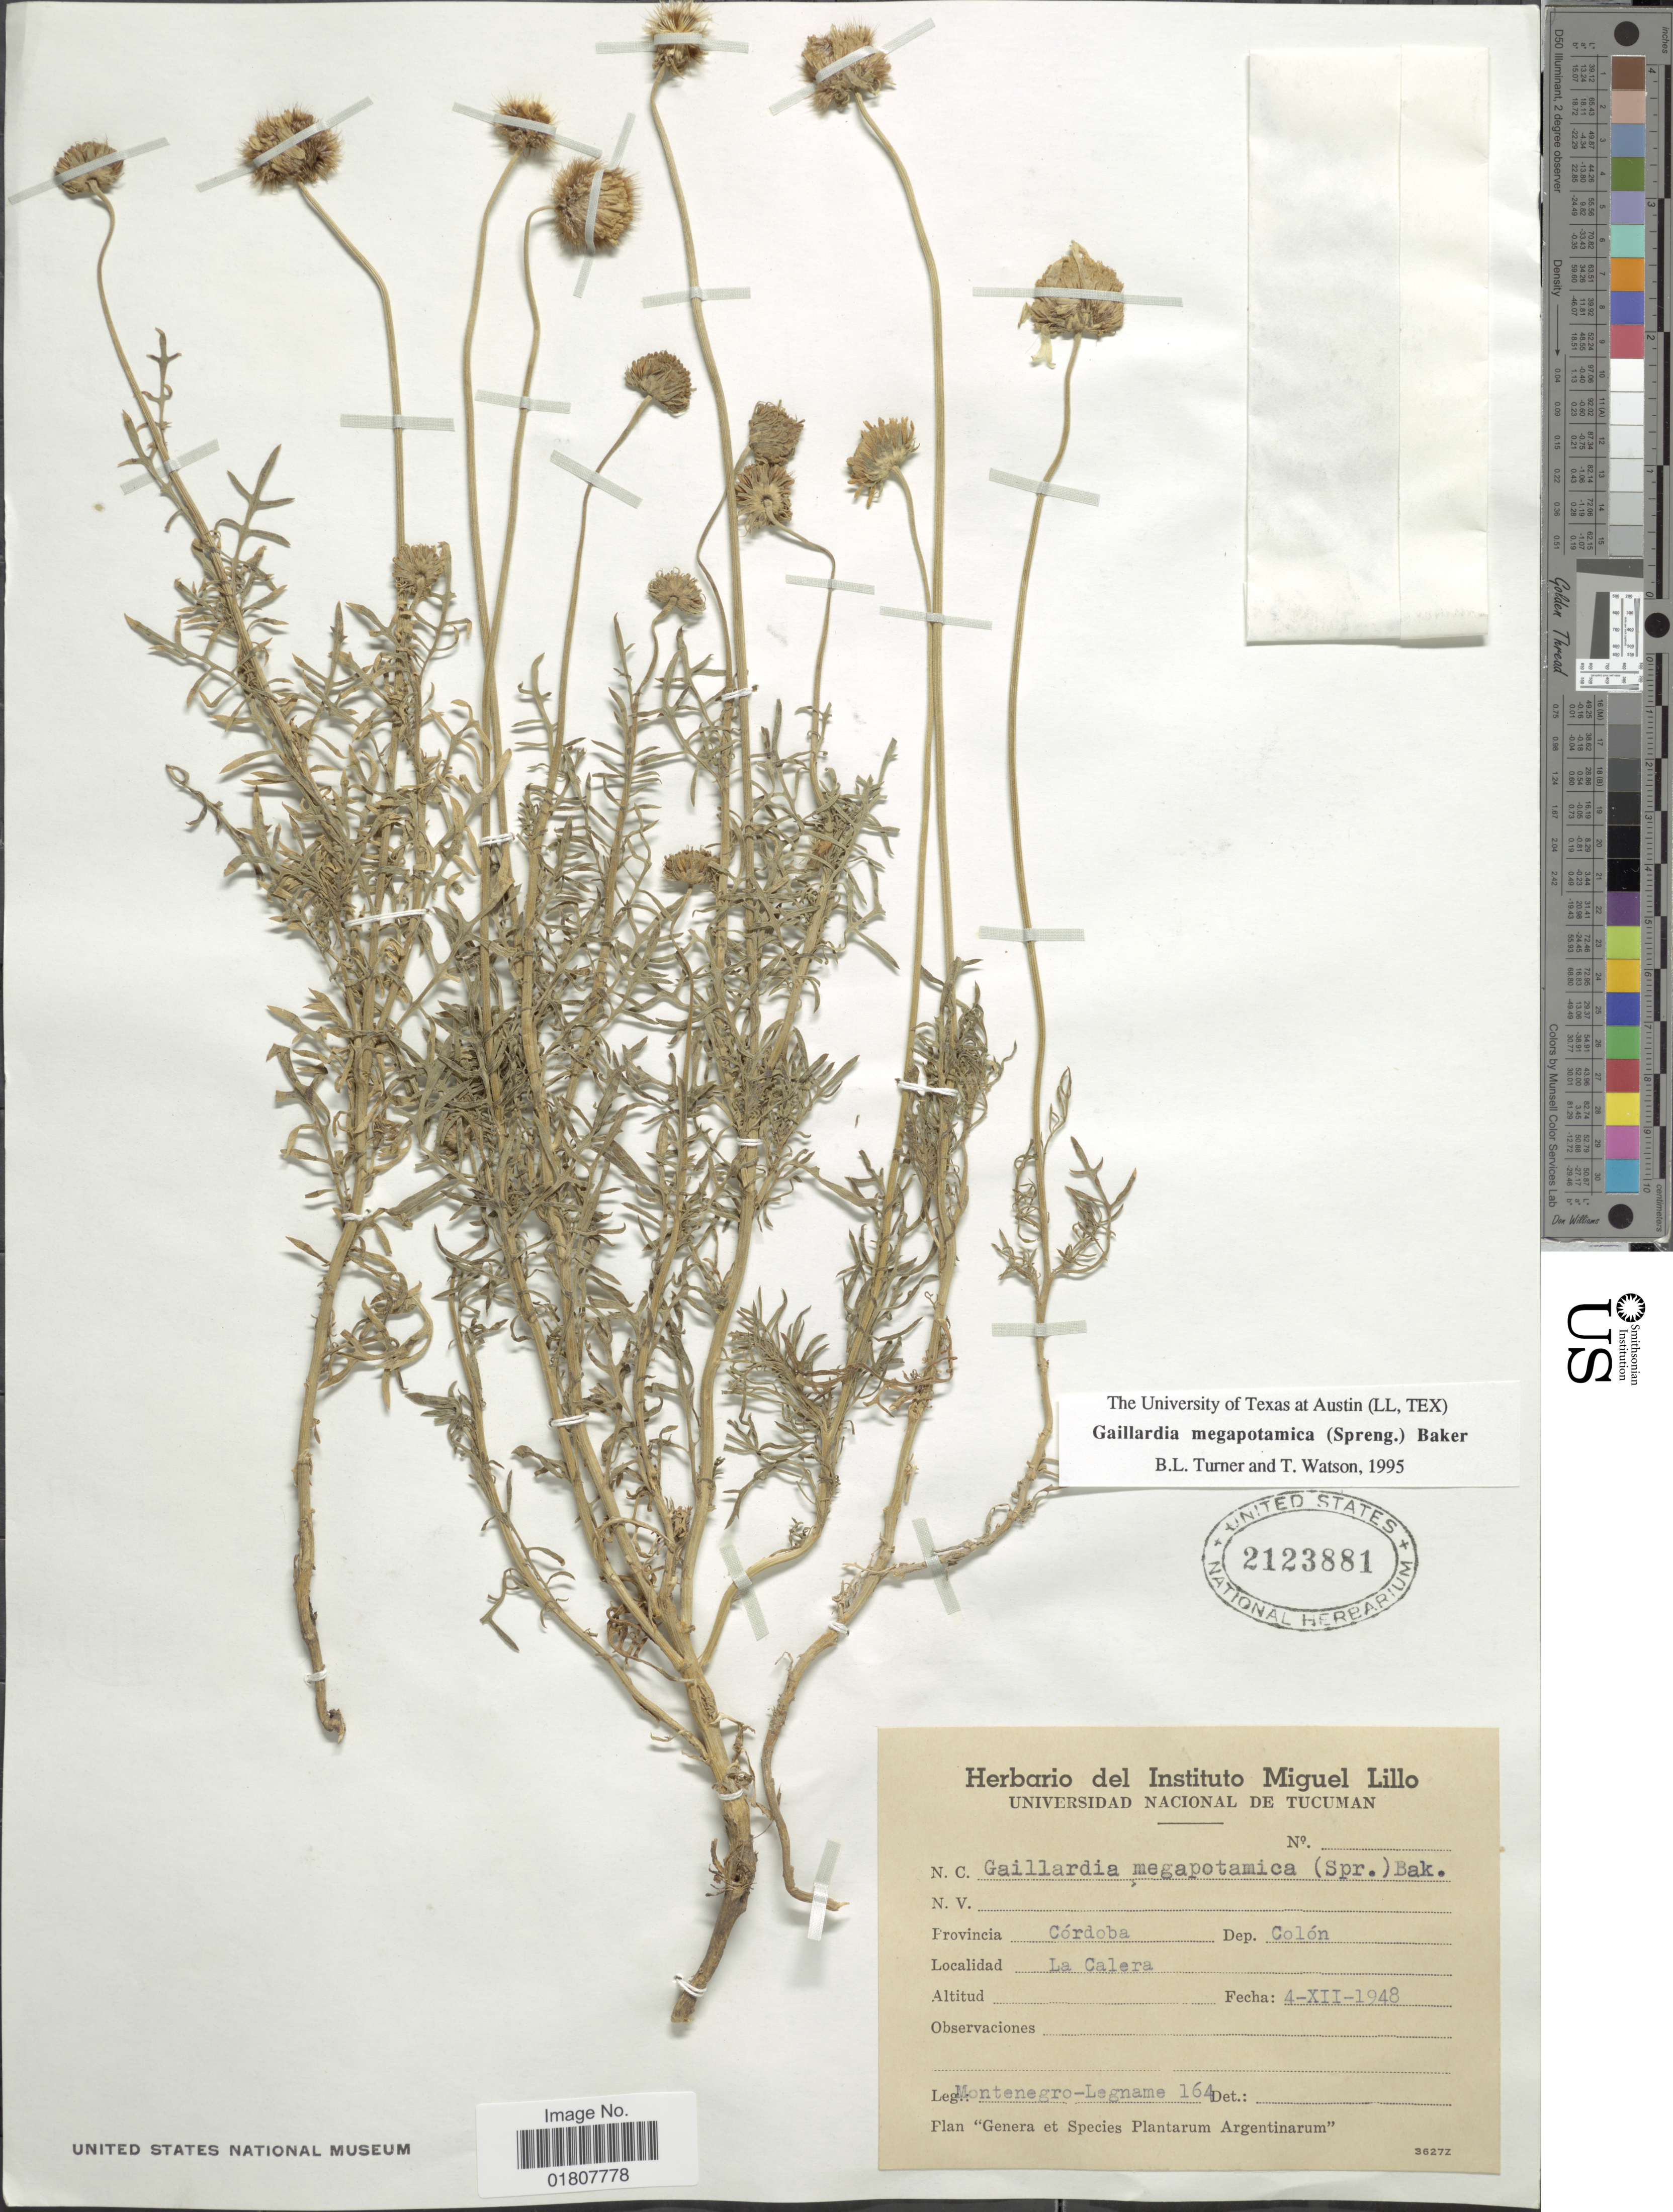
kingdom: Plantae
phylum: Tracheophyta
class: Magnoliopsida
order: Asterales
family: Asteraceae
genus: Gaillardia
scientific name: Gaillardia megapotamica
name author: (Spreng.) Baker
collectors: Montenegro & -. Legname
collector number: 164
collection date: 1948-12-04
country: Colombia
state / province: Córdoba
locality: Dep. Colon, La Calera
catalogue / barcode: US 2123881